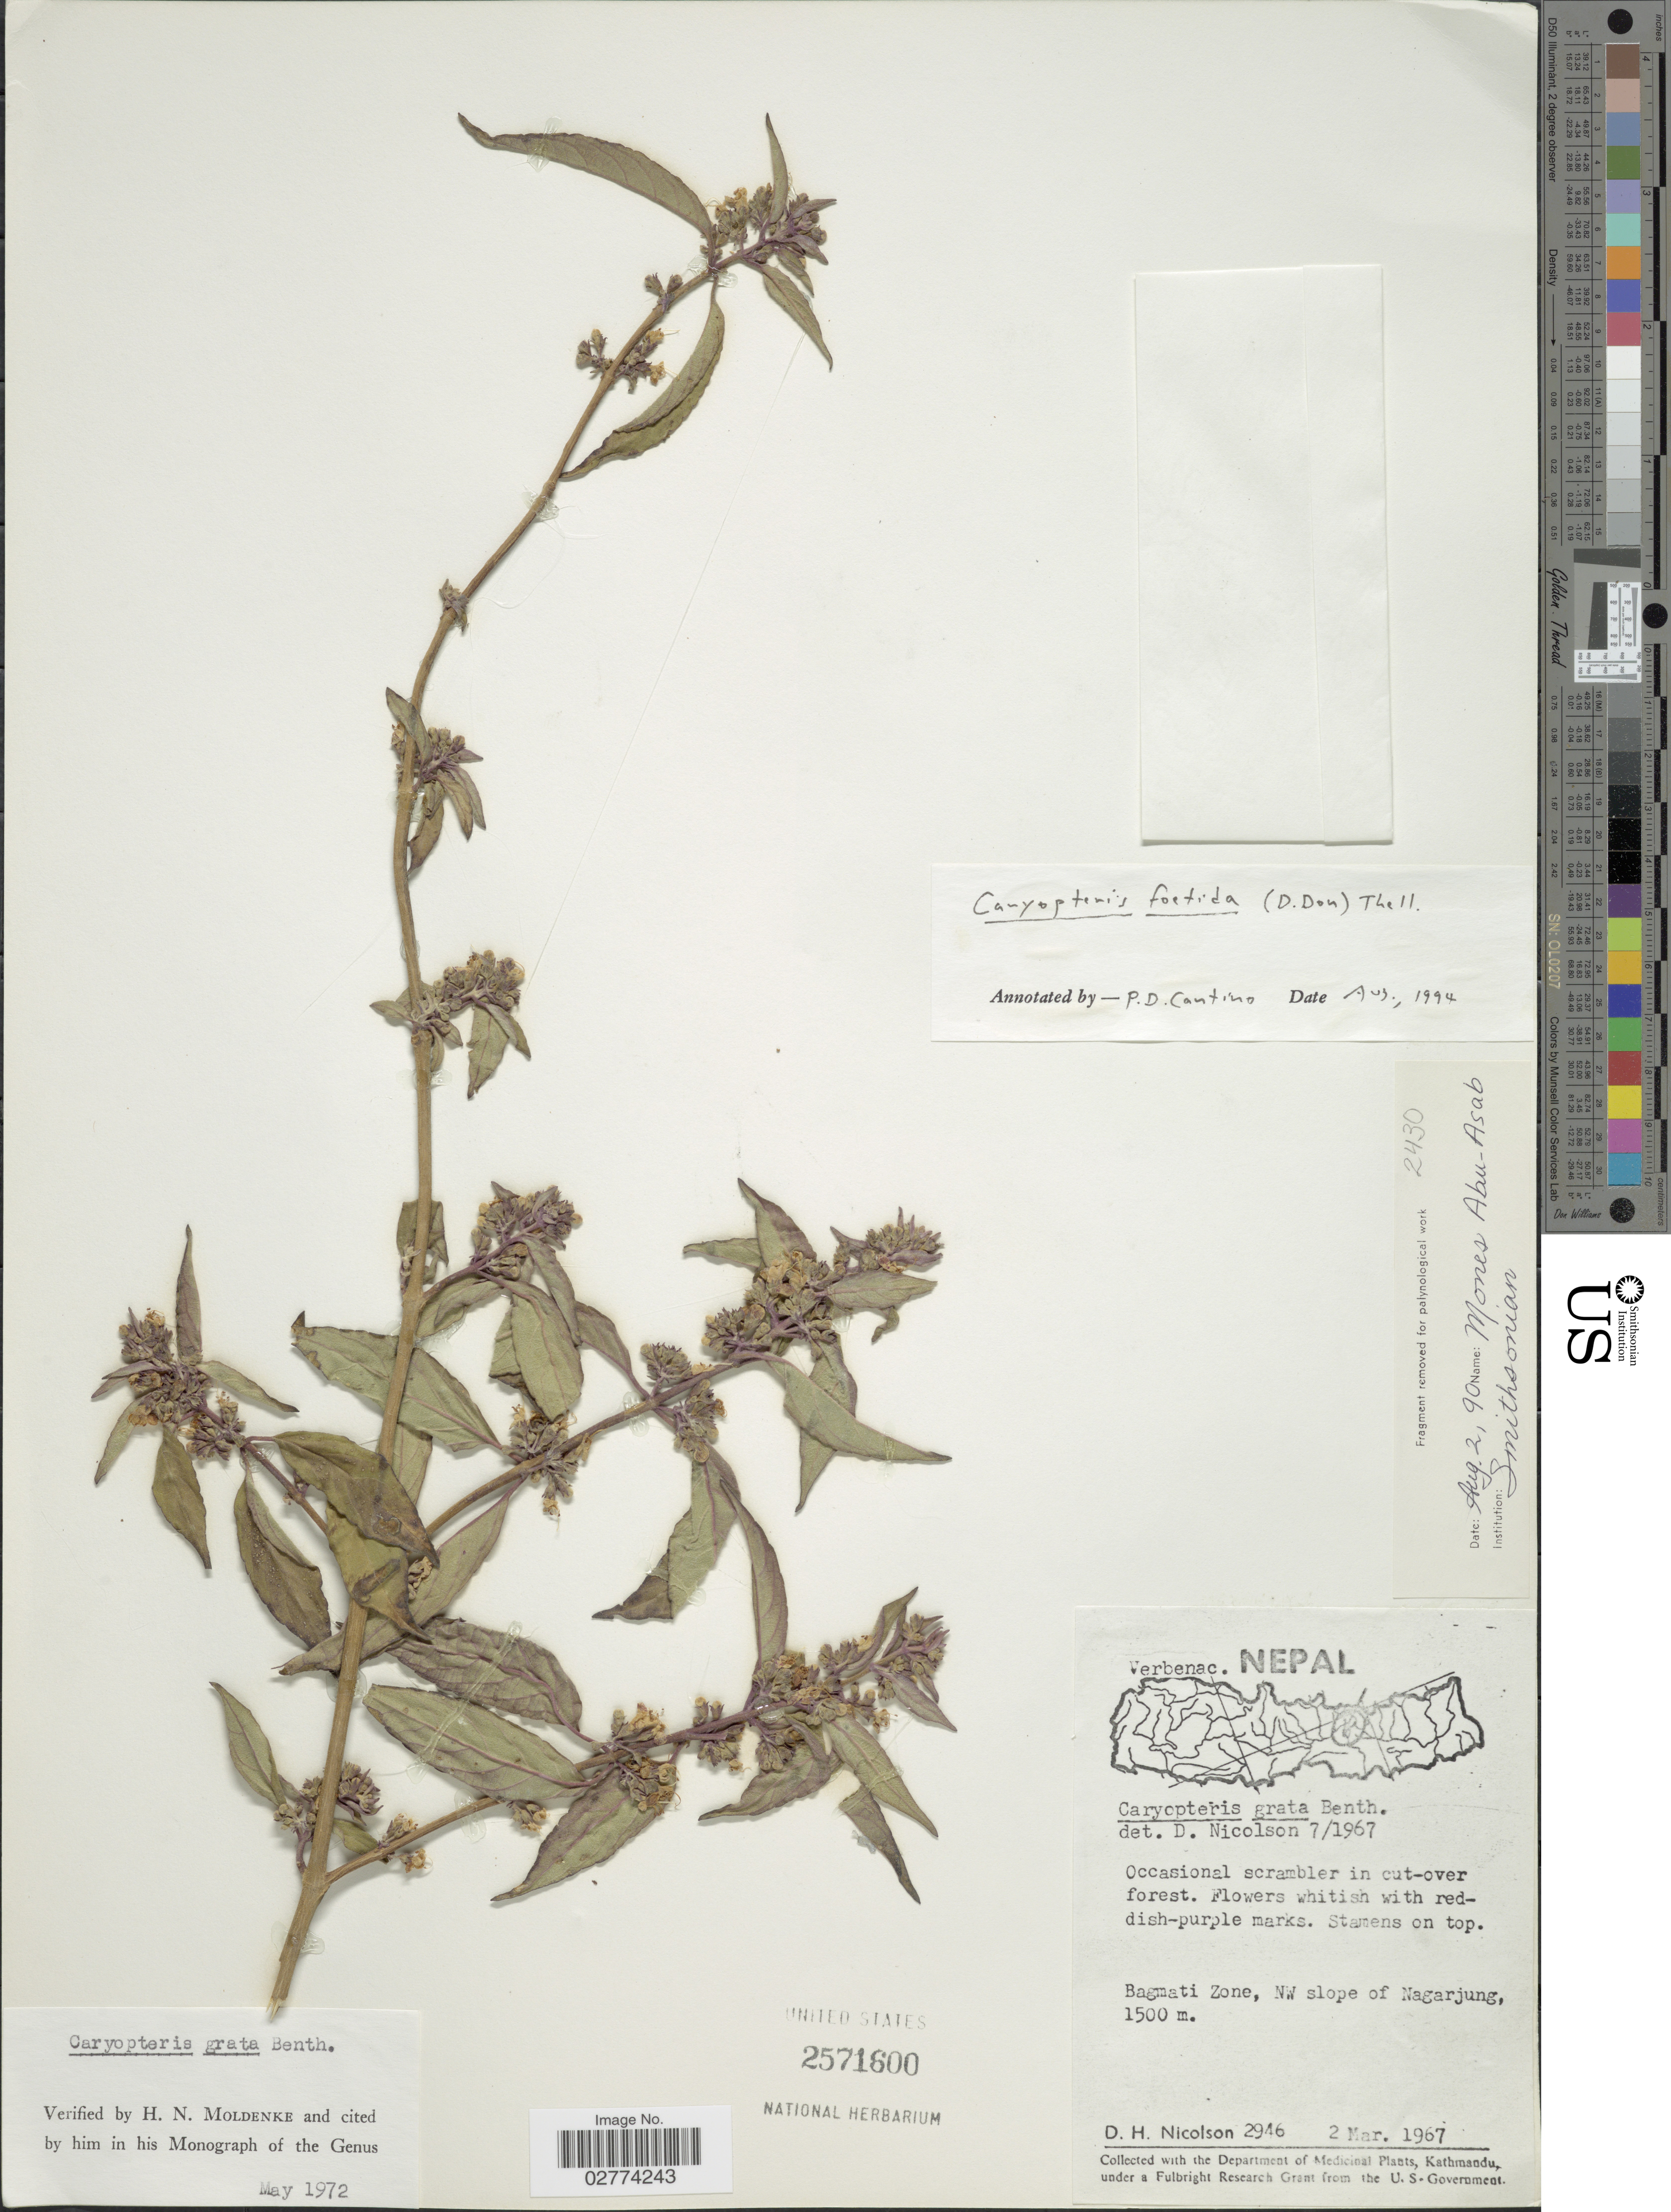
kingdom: Plantae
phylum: Tracheophyta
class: Magnoliopsida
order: Lamiales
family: Lamiaceae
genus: Caryopteris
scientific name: Caryopteris foetida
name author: (D. Don) Thell.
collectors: D. H. Nicolson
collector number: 2946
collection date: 1967-03-02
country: Nepal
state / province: Bagmati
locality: Bagmati Zone, NW slope of Nagarjung.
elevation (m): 1500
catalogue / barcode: US 2571600